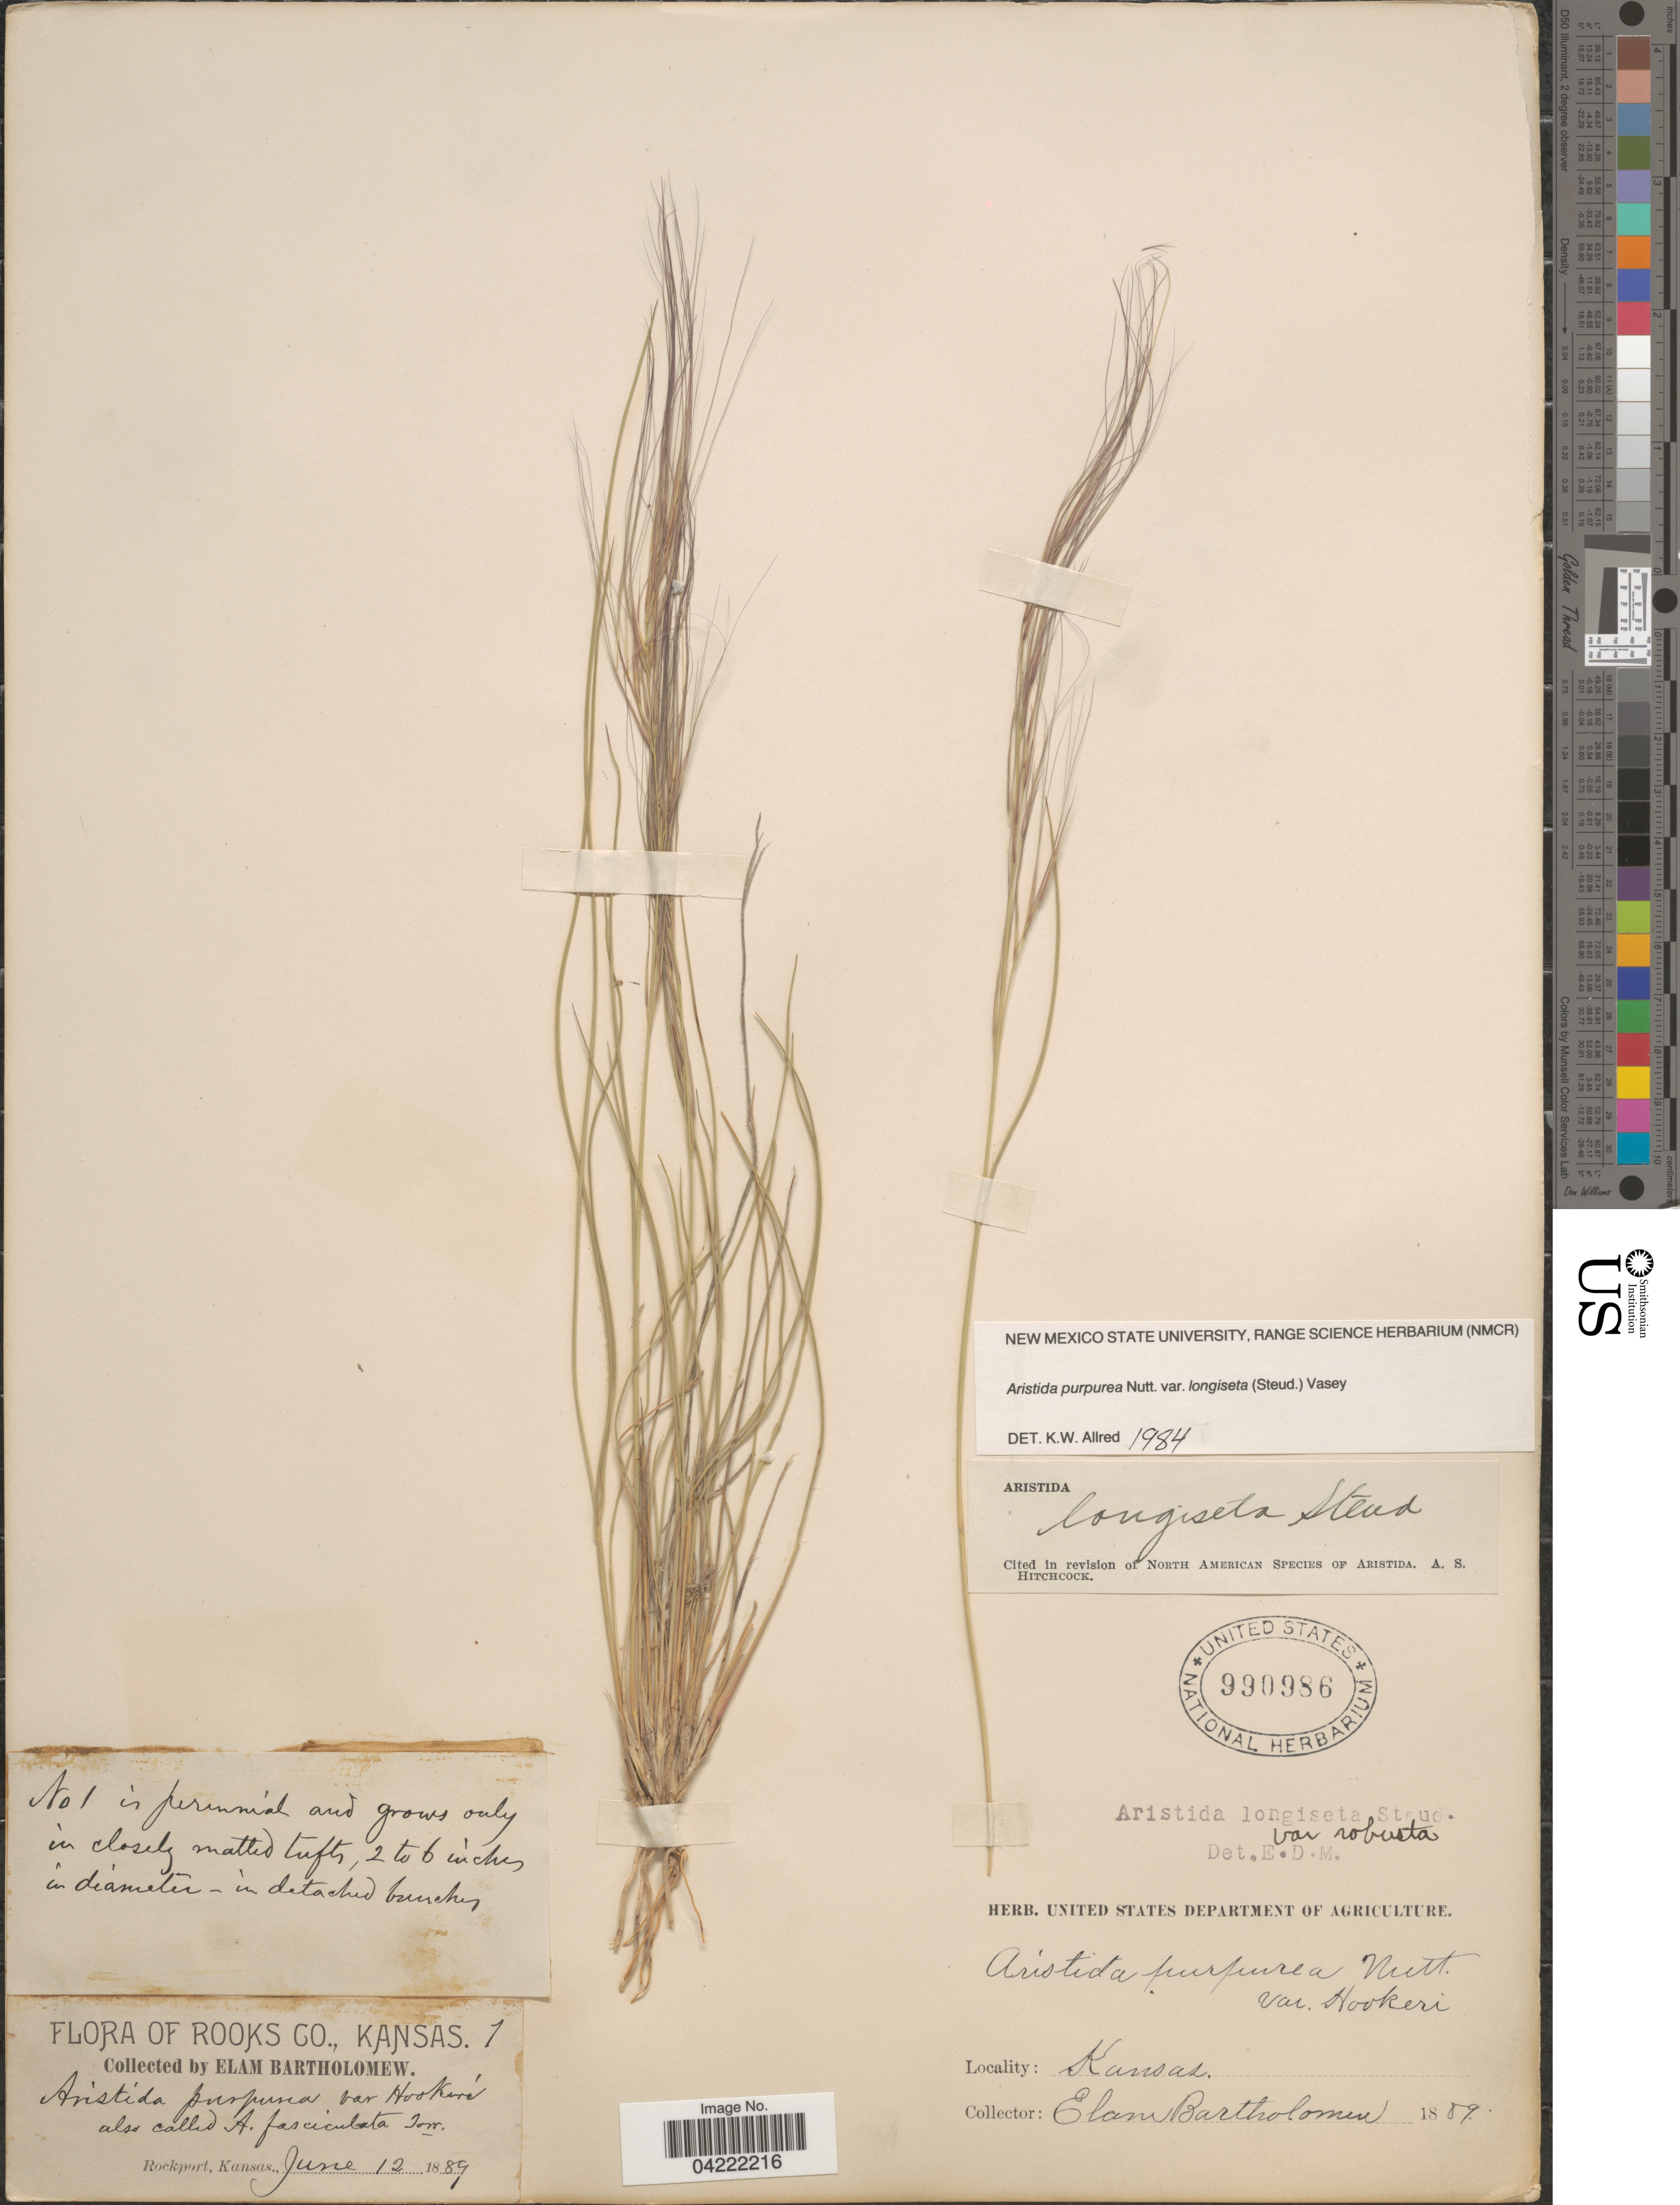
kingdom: Plantae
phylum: Tracheophyta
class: Liliopsida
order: Poales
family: Poaceae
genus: Aristida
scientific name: Aristida purpurea var. longiseta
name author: (Steud.) Vasey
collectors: E. Bartholomew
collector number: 7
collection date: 1889-06-12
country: United States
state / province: Kansas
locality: Rooks Co. Rockport.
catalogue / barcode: US 990986